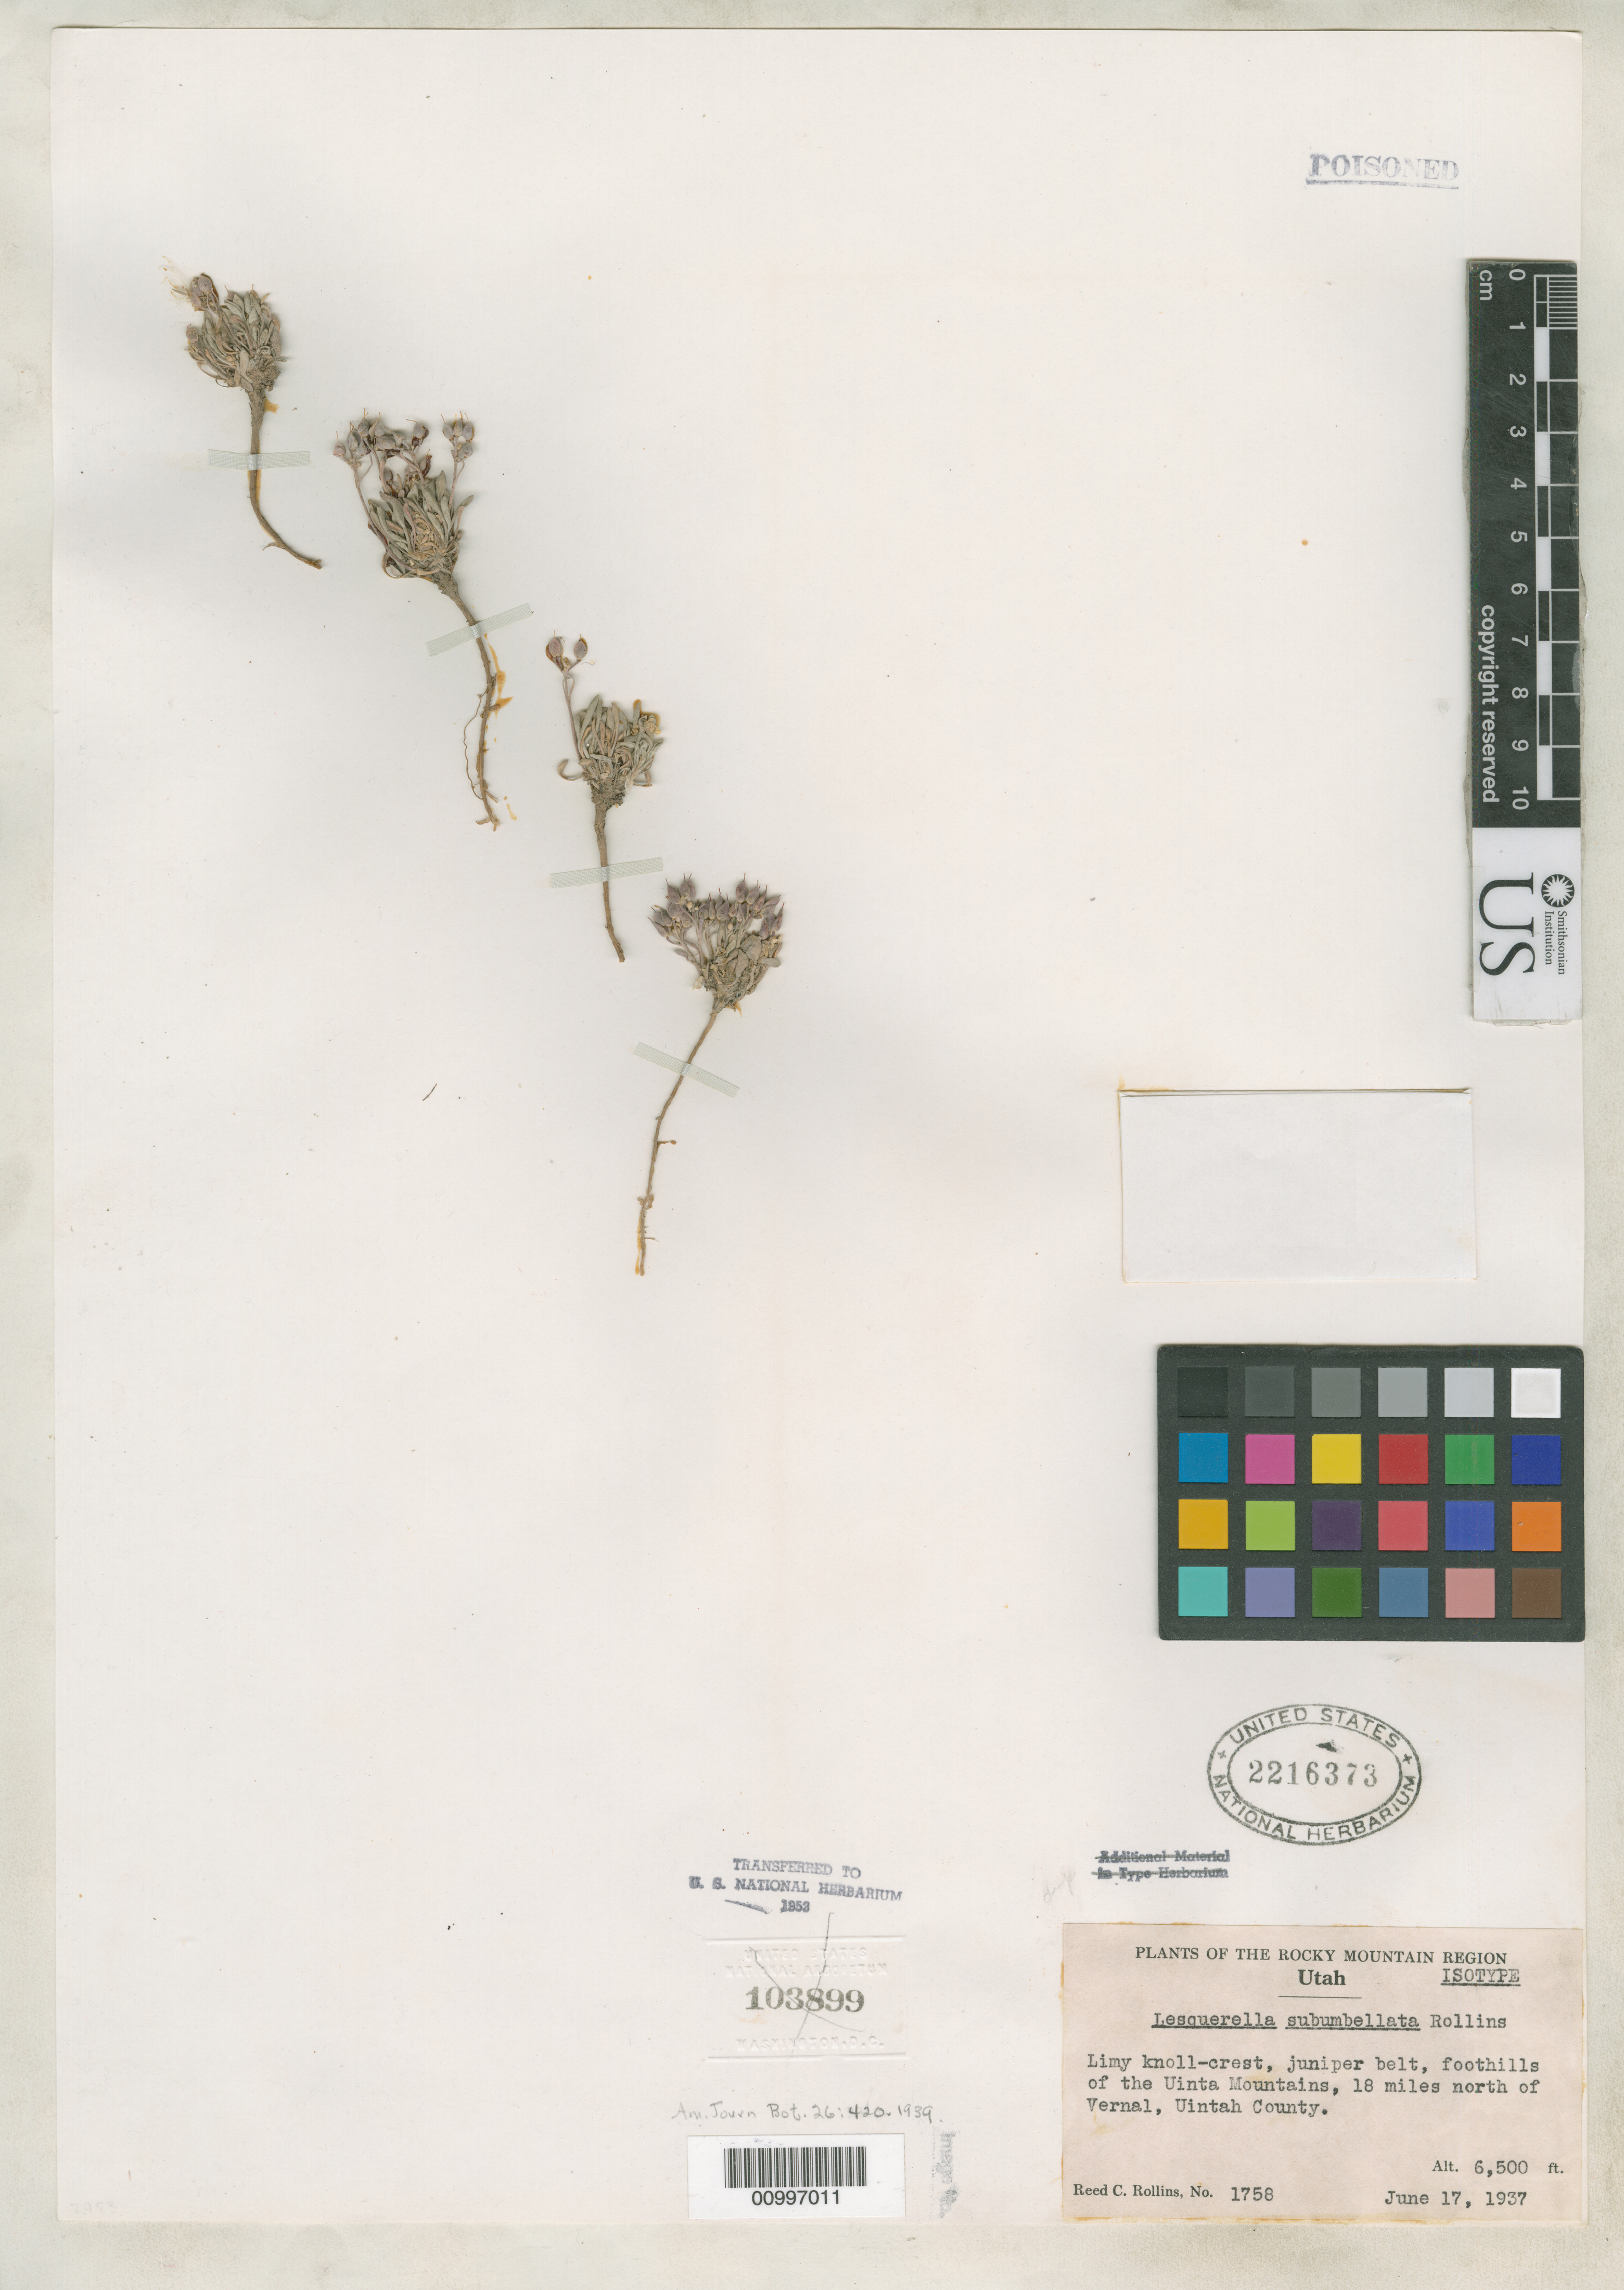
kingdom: Plantae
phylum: Tracheophyta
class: Magnoliopsida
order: Brassicales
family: Brassicaceae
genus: Lesquerella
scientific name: Lesquerella subumbellata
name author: Rollins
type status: Isotype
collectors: R. C. Rollins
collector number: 1758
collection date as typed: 17 Jun 1937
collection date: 1937-06-17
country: United States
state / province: Utah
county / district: Uintah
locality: Juniper belt, foothills of the Uinta Mountains, 18 miles north of Vernal.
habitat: Limy knoll-crest.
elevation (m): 1981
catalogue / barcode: US 2216373